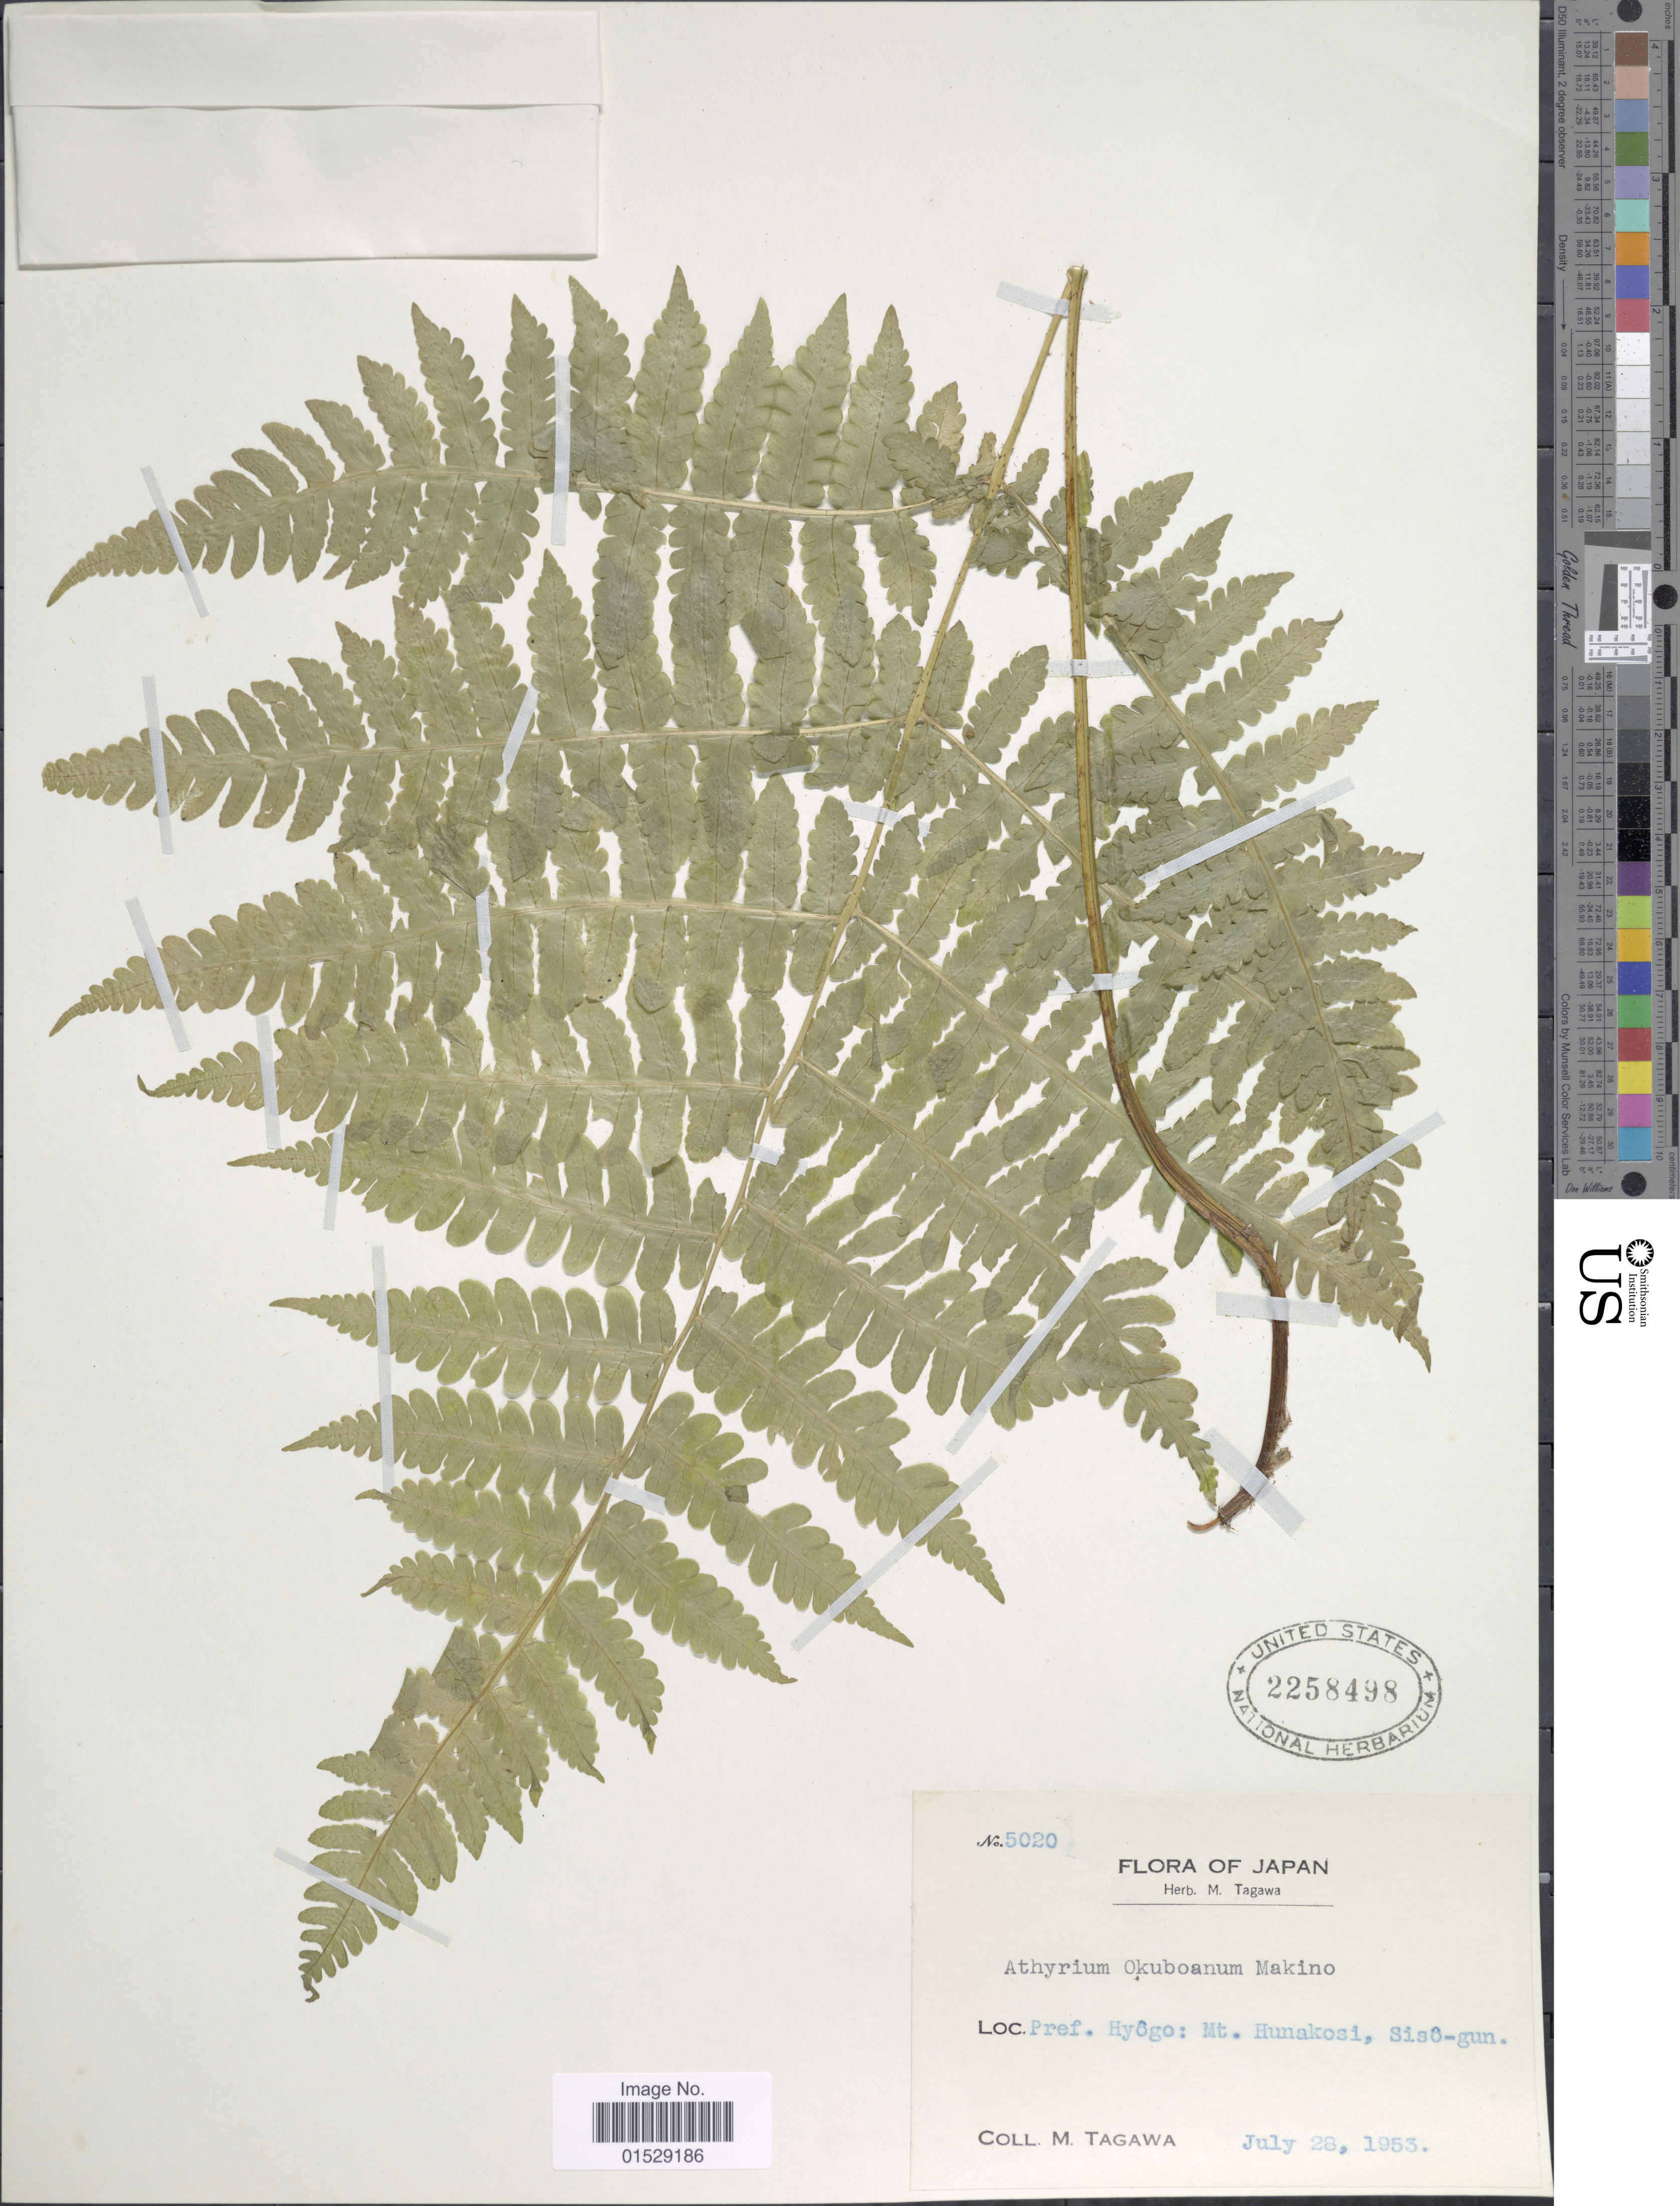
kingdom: Plantae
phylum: Tracheophyta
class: Polypodiopsida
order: Polypodiales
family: Athyriaceae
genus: Deparia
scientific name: Deparia okuboana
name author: (Makino) M. Kato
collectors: M. Tagawa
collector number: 5020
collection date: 1953-07-28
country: Japan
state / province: Hyogo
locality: Pref. Hyogo: Mt. Hunakosi, Siso-gun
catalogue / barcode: US 2258498